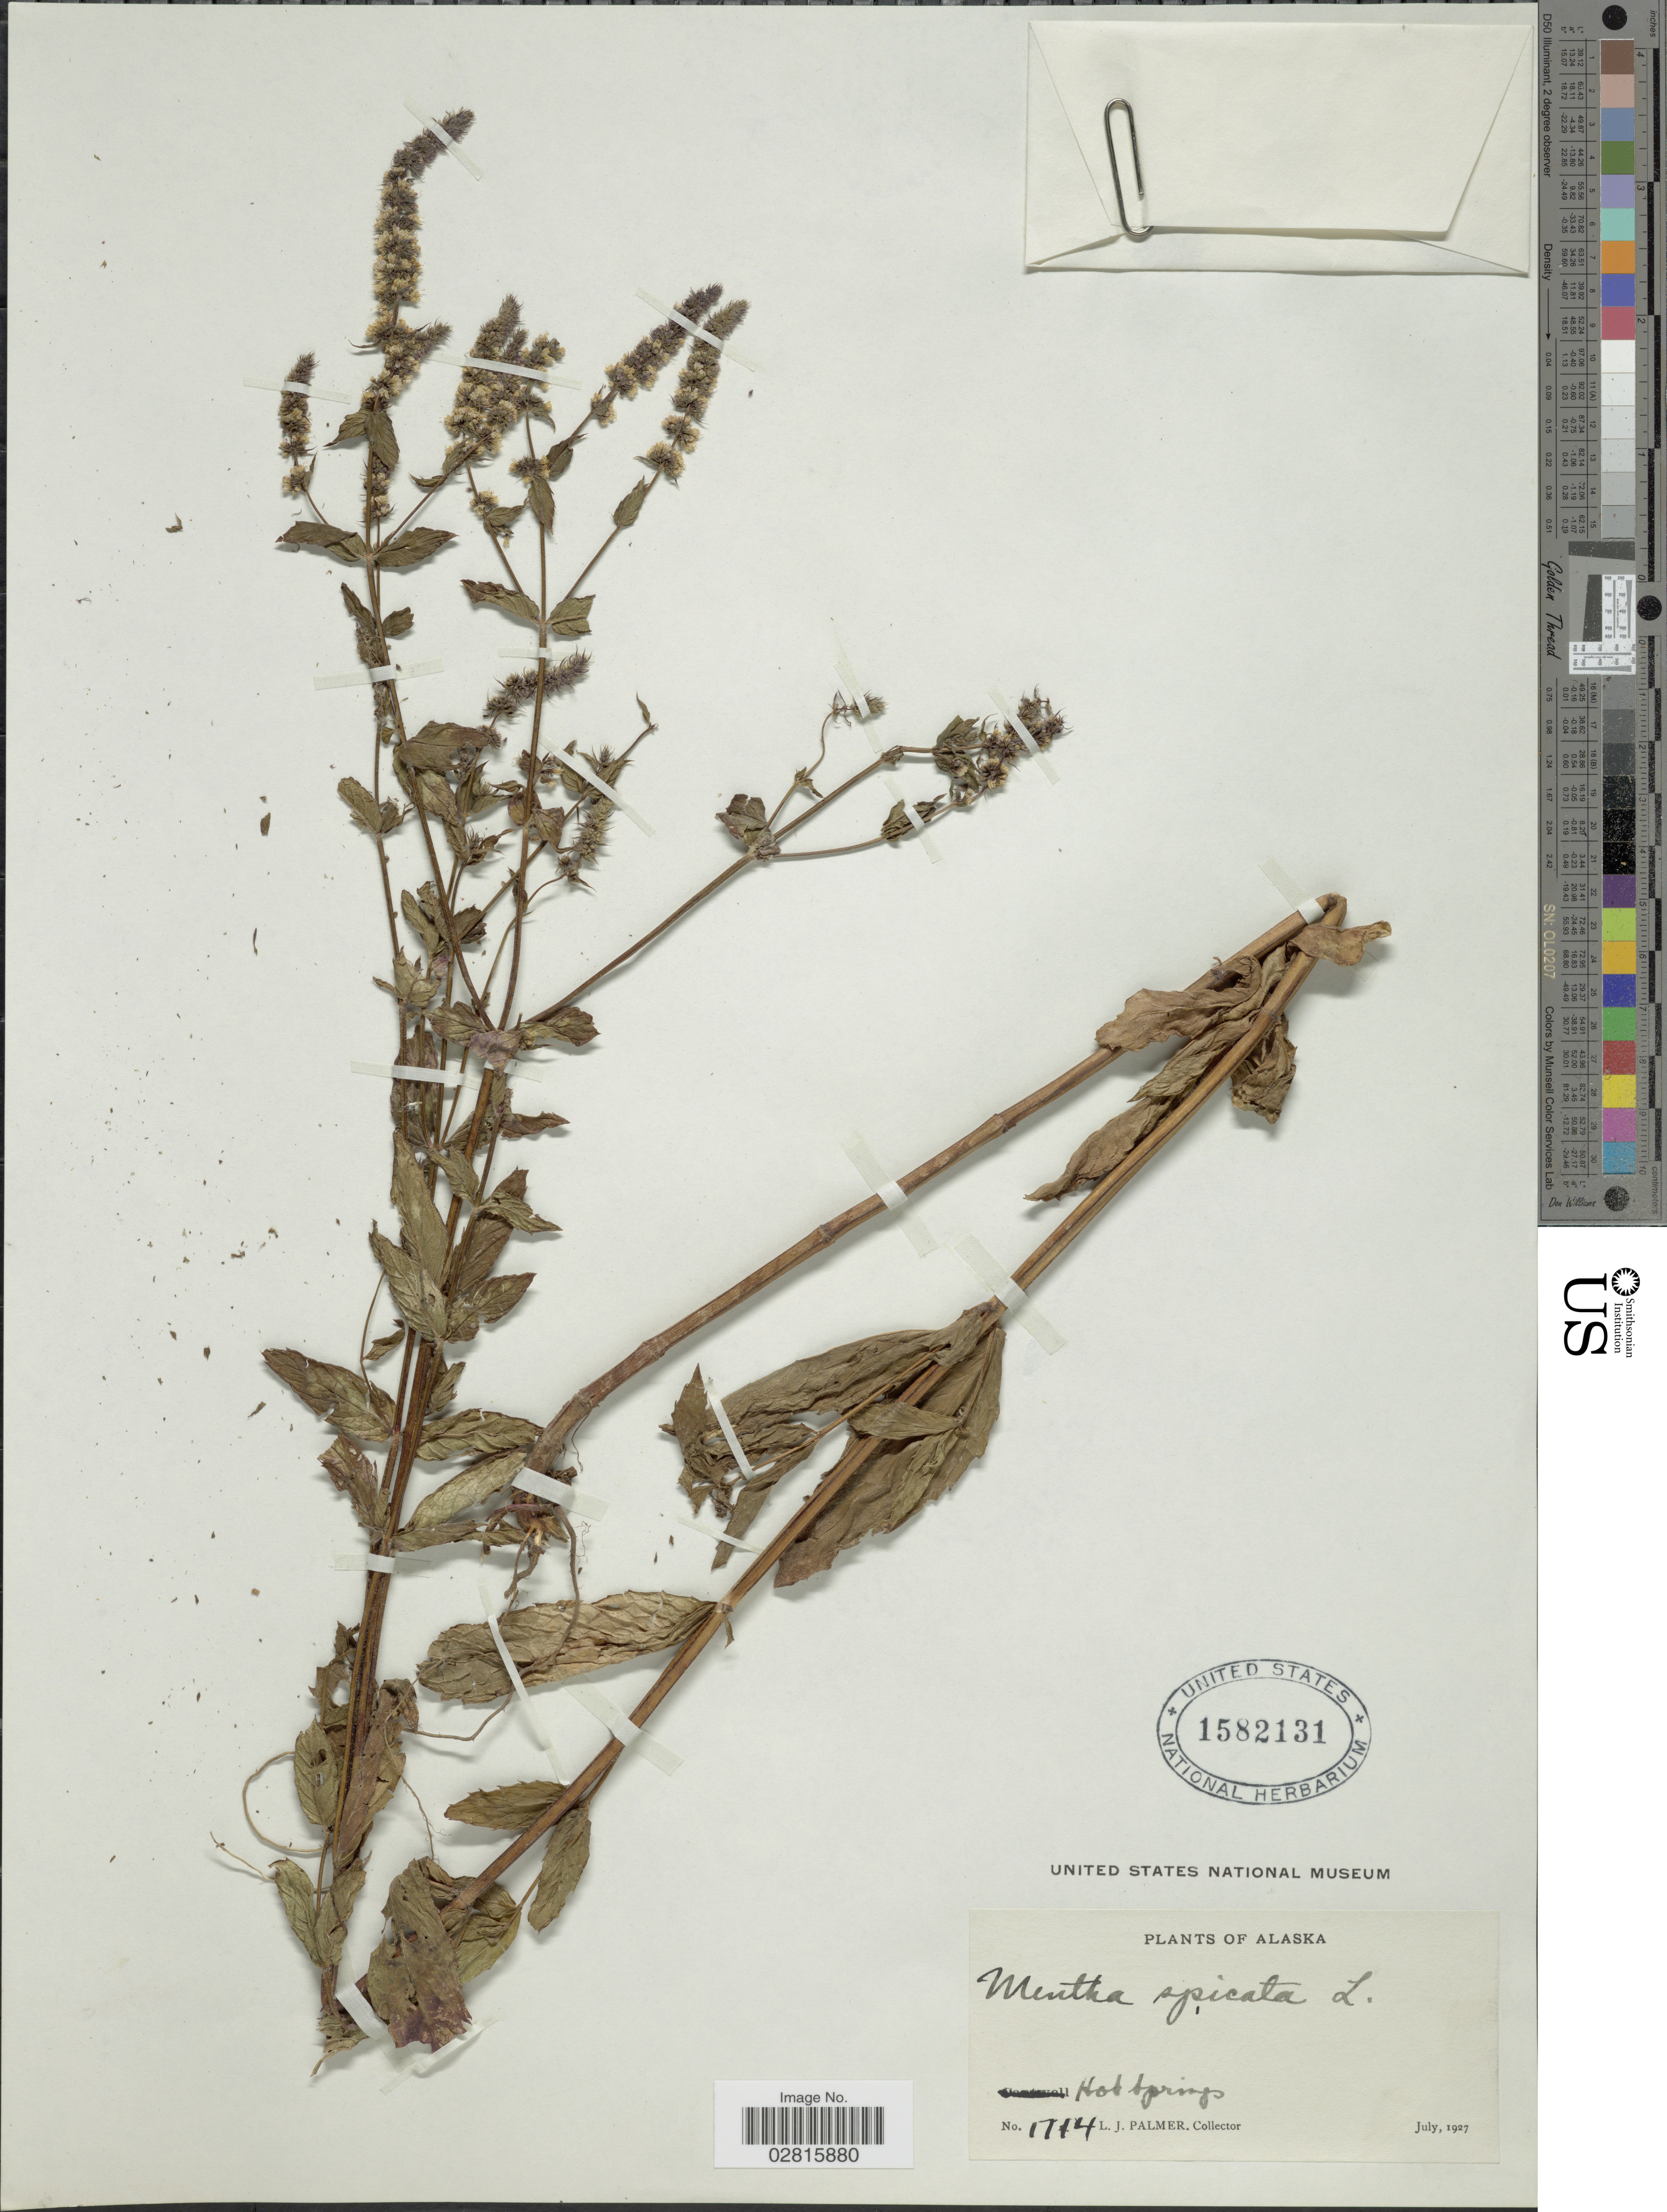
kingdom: Plantae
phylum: Tracheophyta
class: Magnoliopsida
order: Lamiales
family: Lamiaceae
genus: Mentha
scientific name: Mentha spicata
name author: L.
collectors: L. J. Palmer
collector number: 1714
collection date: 1927-07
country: United States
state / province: Alaska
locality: Hot Springs.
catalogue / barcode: US 1582131